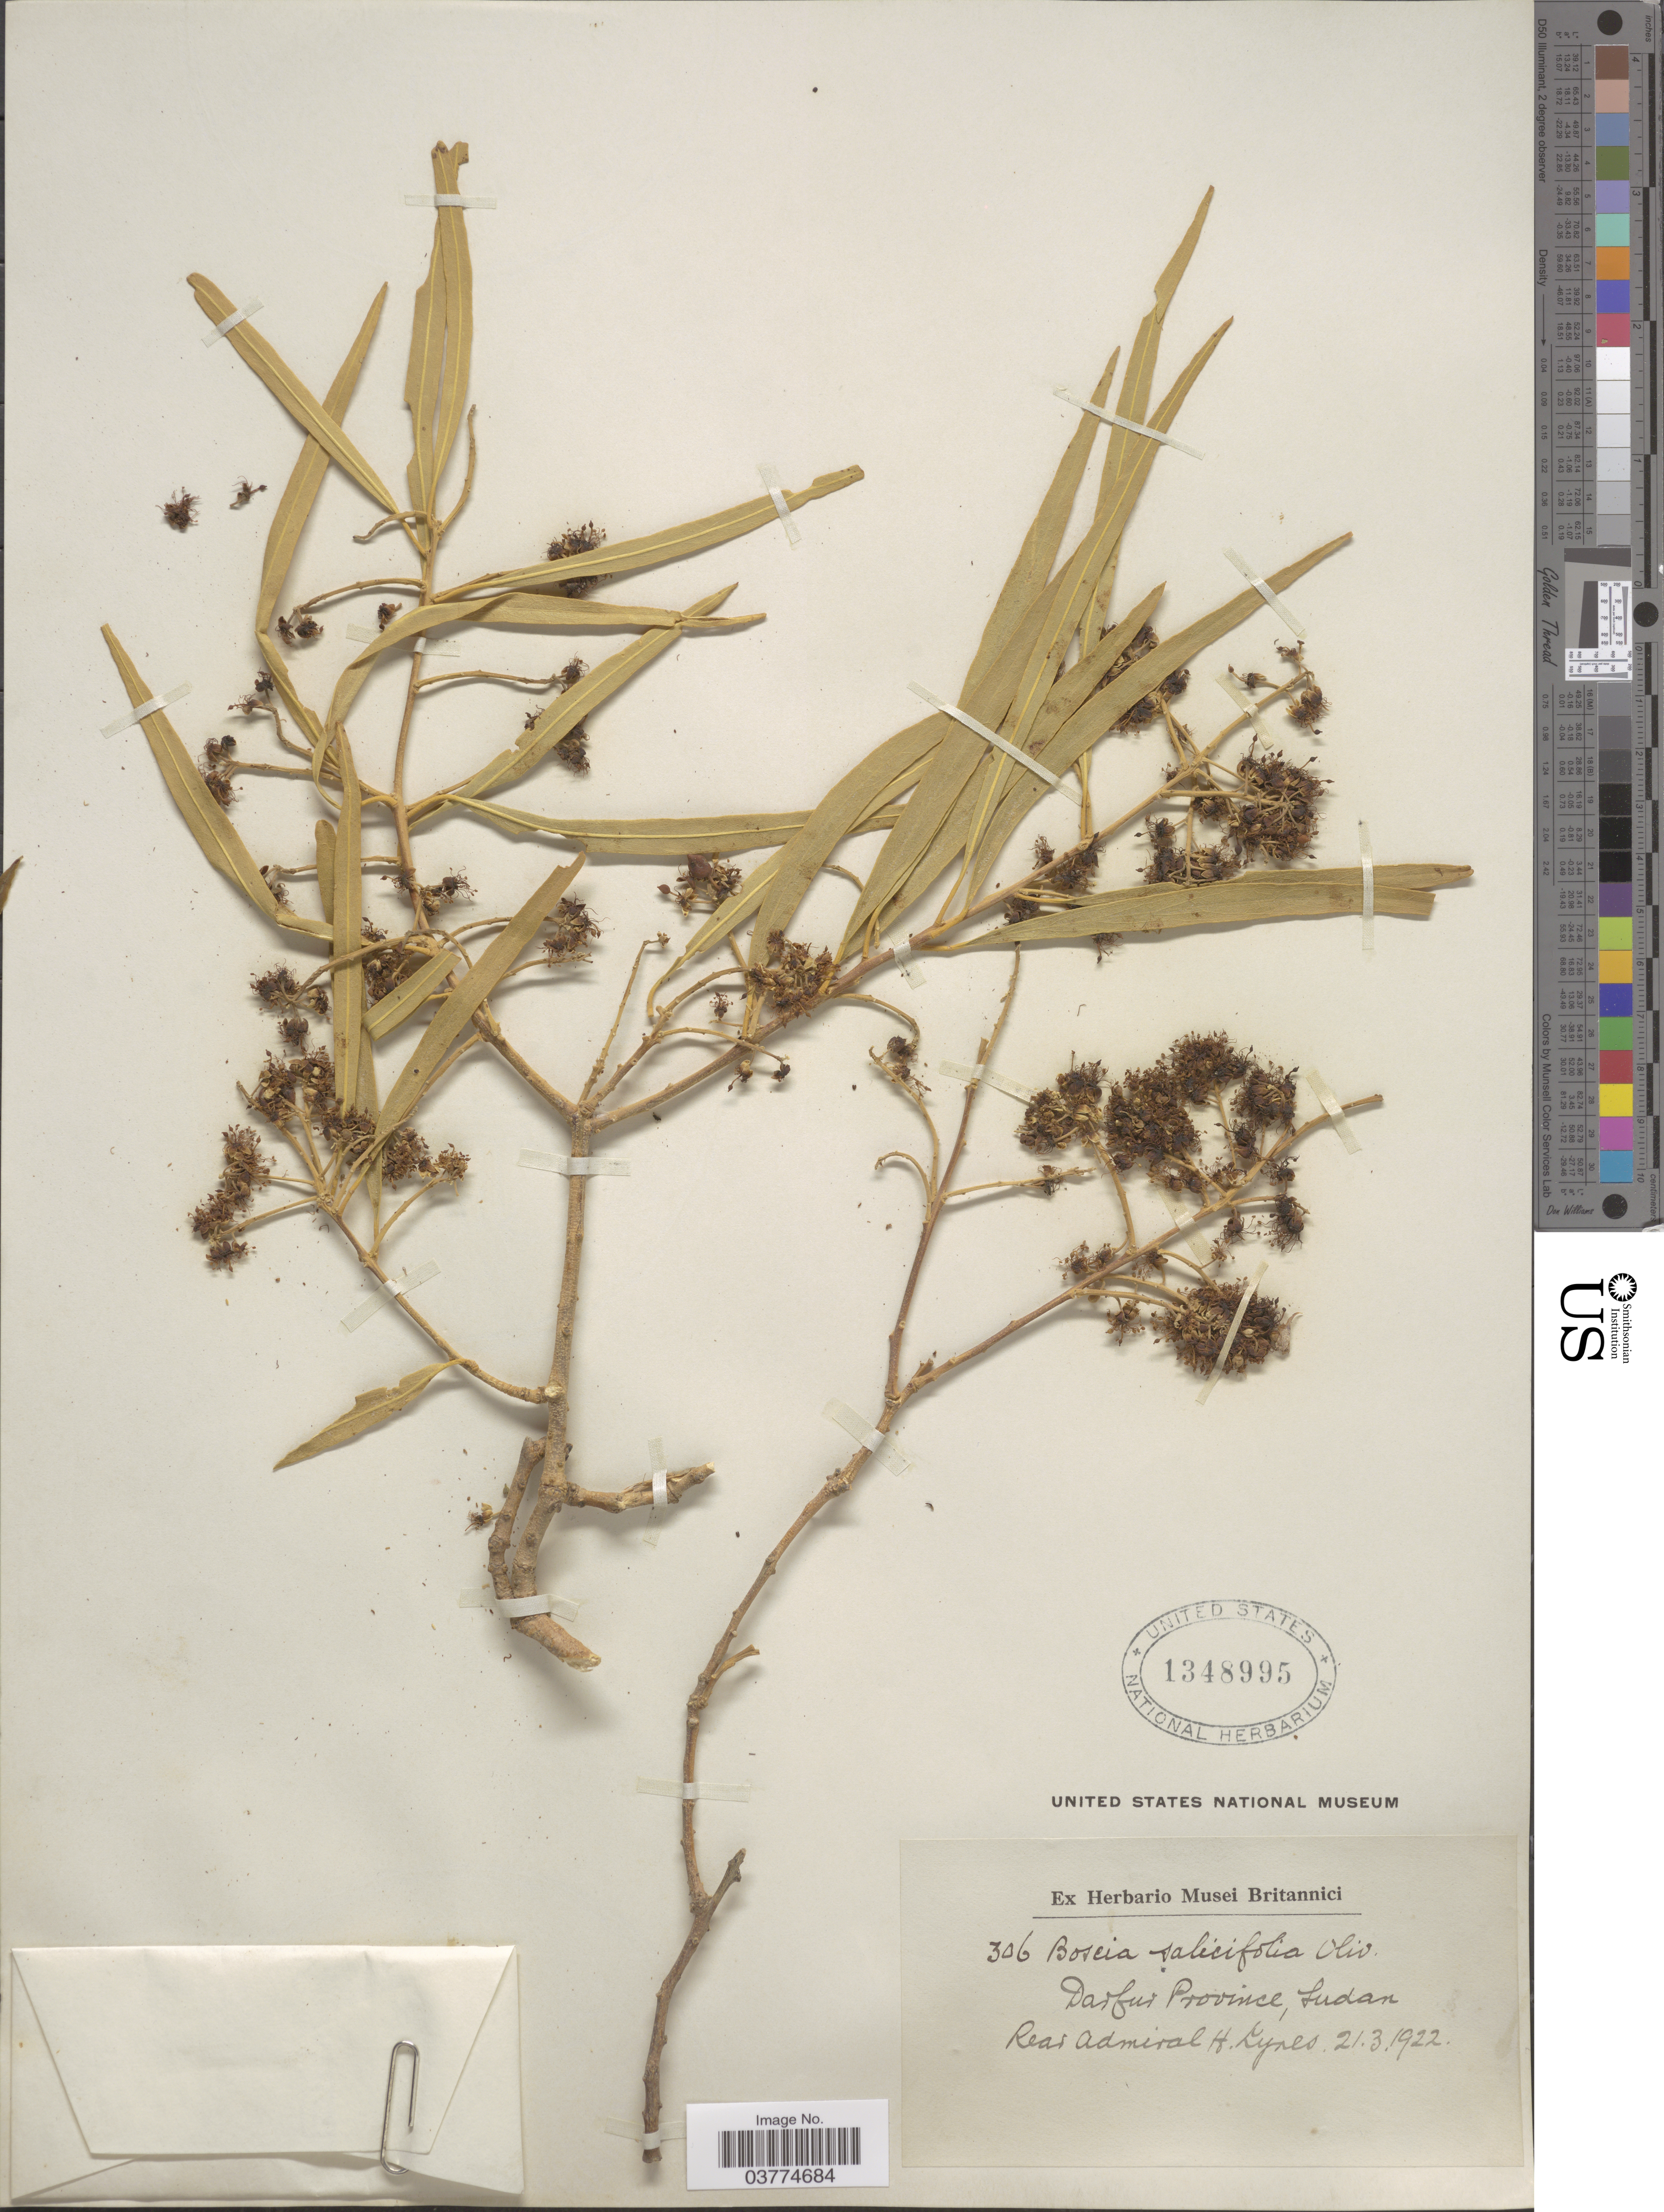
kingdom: Plantae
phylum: Tracheophyta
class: Magnoliopsida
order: Brassicales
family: Capparaceae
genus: Boscia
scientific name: Boscia salicifolia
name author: Oliv.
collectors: H. Lynes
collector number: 306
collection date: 1922-03-21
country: Sudan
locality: Darfur Province.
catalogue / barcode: US 1348995